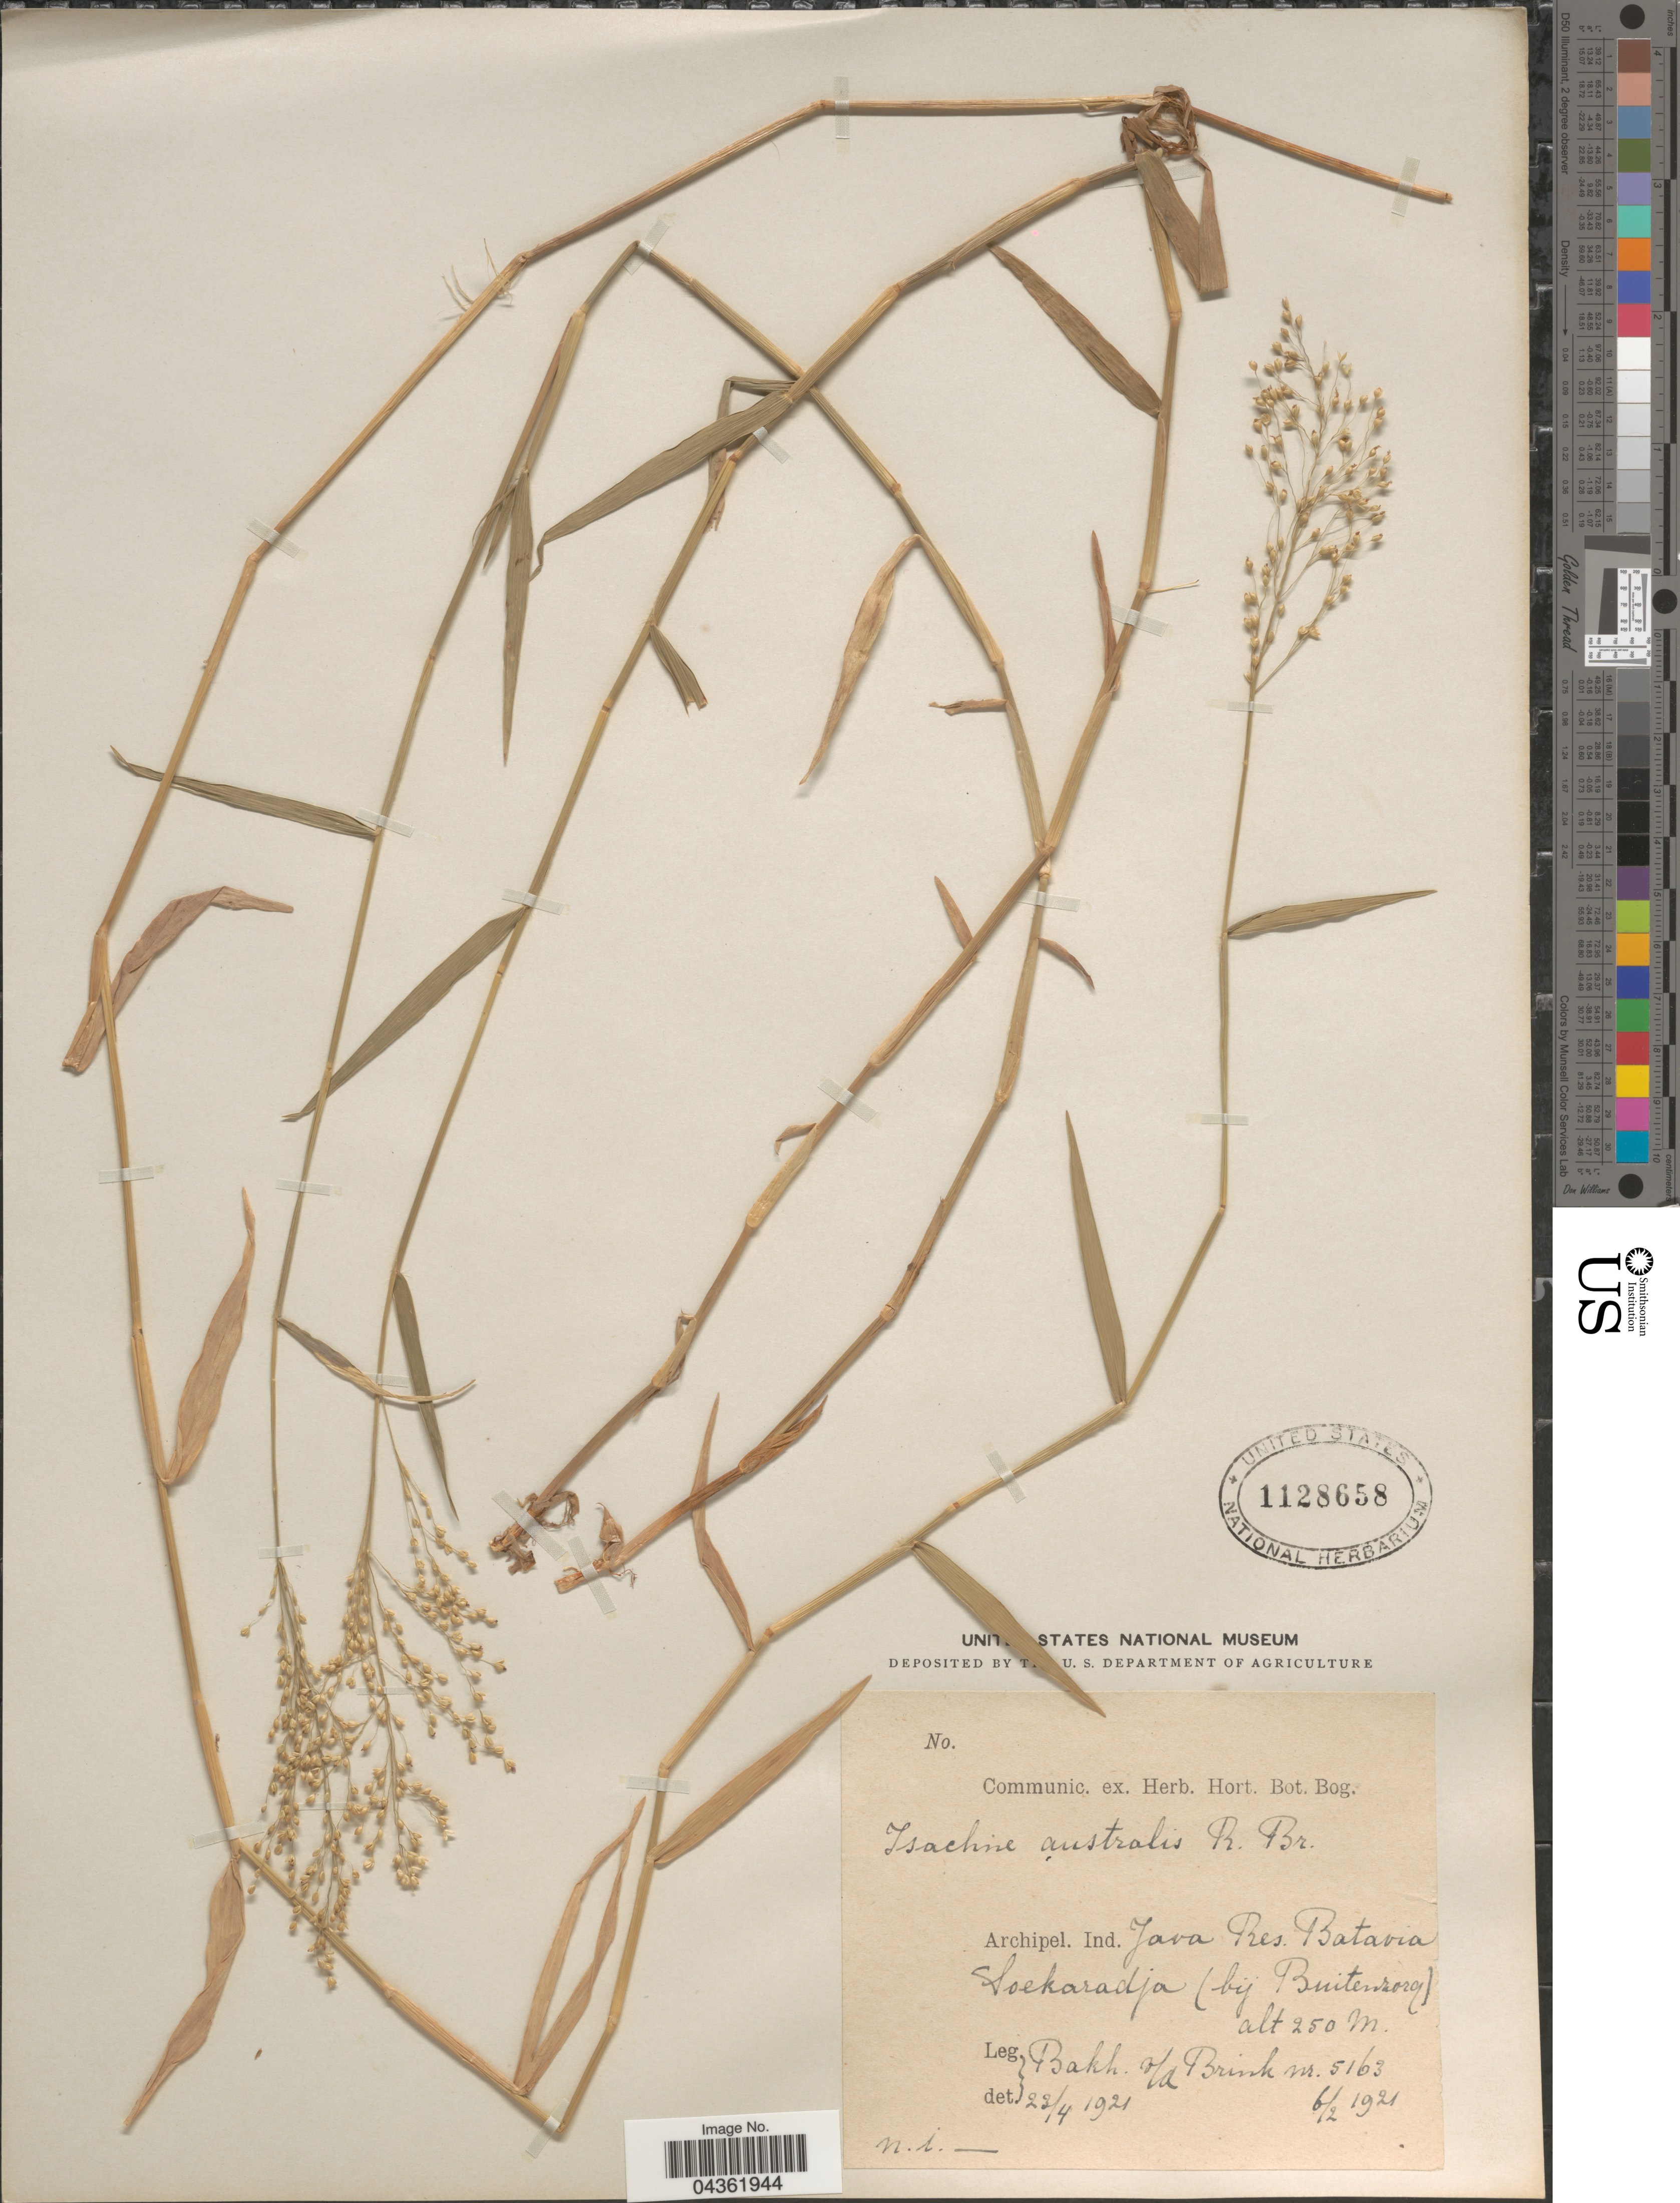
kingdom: Plantae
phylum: Tracheophyta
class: Liliopsida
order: Poales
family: Poaceae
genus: Isachne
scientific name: Isachne globosa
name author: (Thunb.) Kuntze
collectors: R. C. Bakhuizen van den Brink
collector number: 5163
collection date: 1921-02-06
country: Indonesia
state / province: Java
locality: Archipel. Ind. Java Res. Batavia. Soekaradja (bij Buitenzorg).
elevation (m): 250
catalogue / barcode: US 1128658